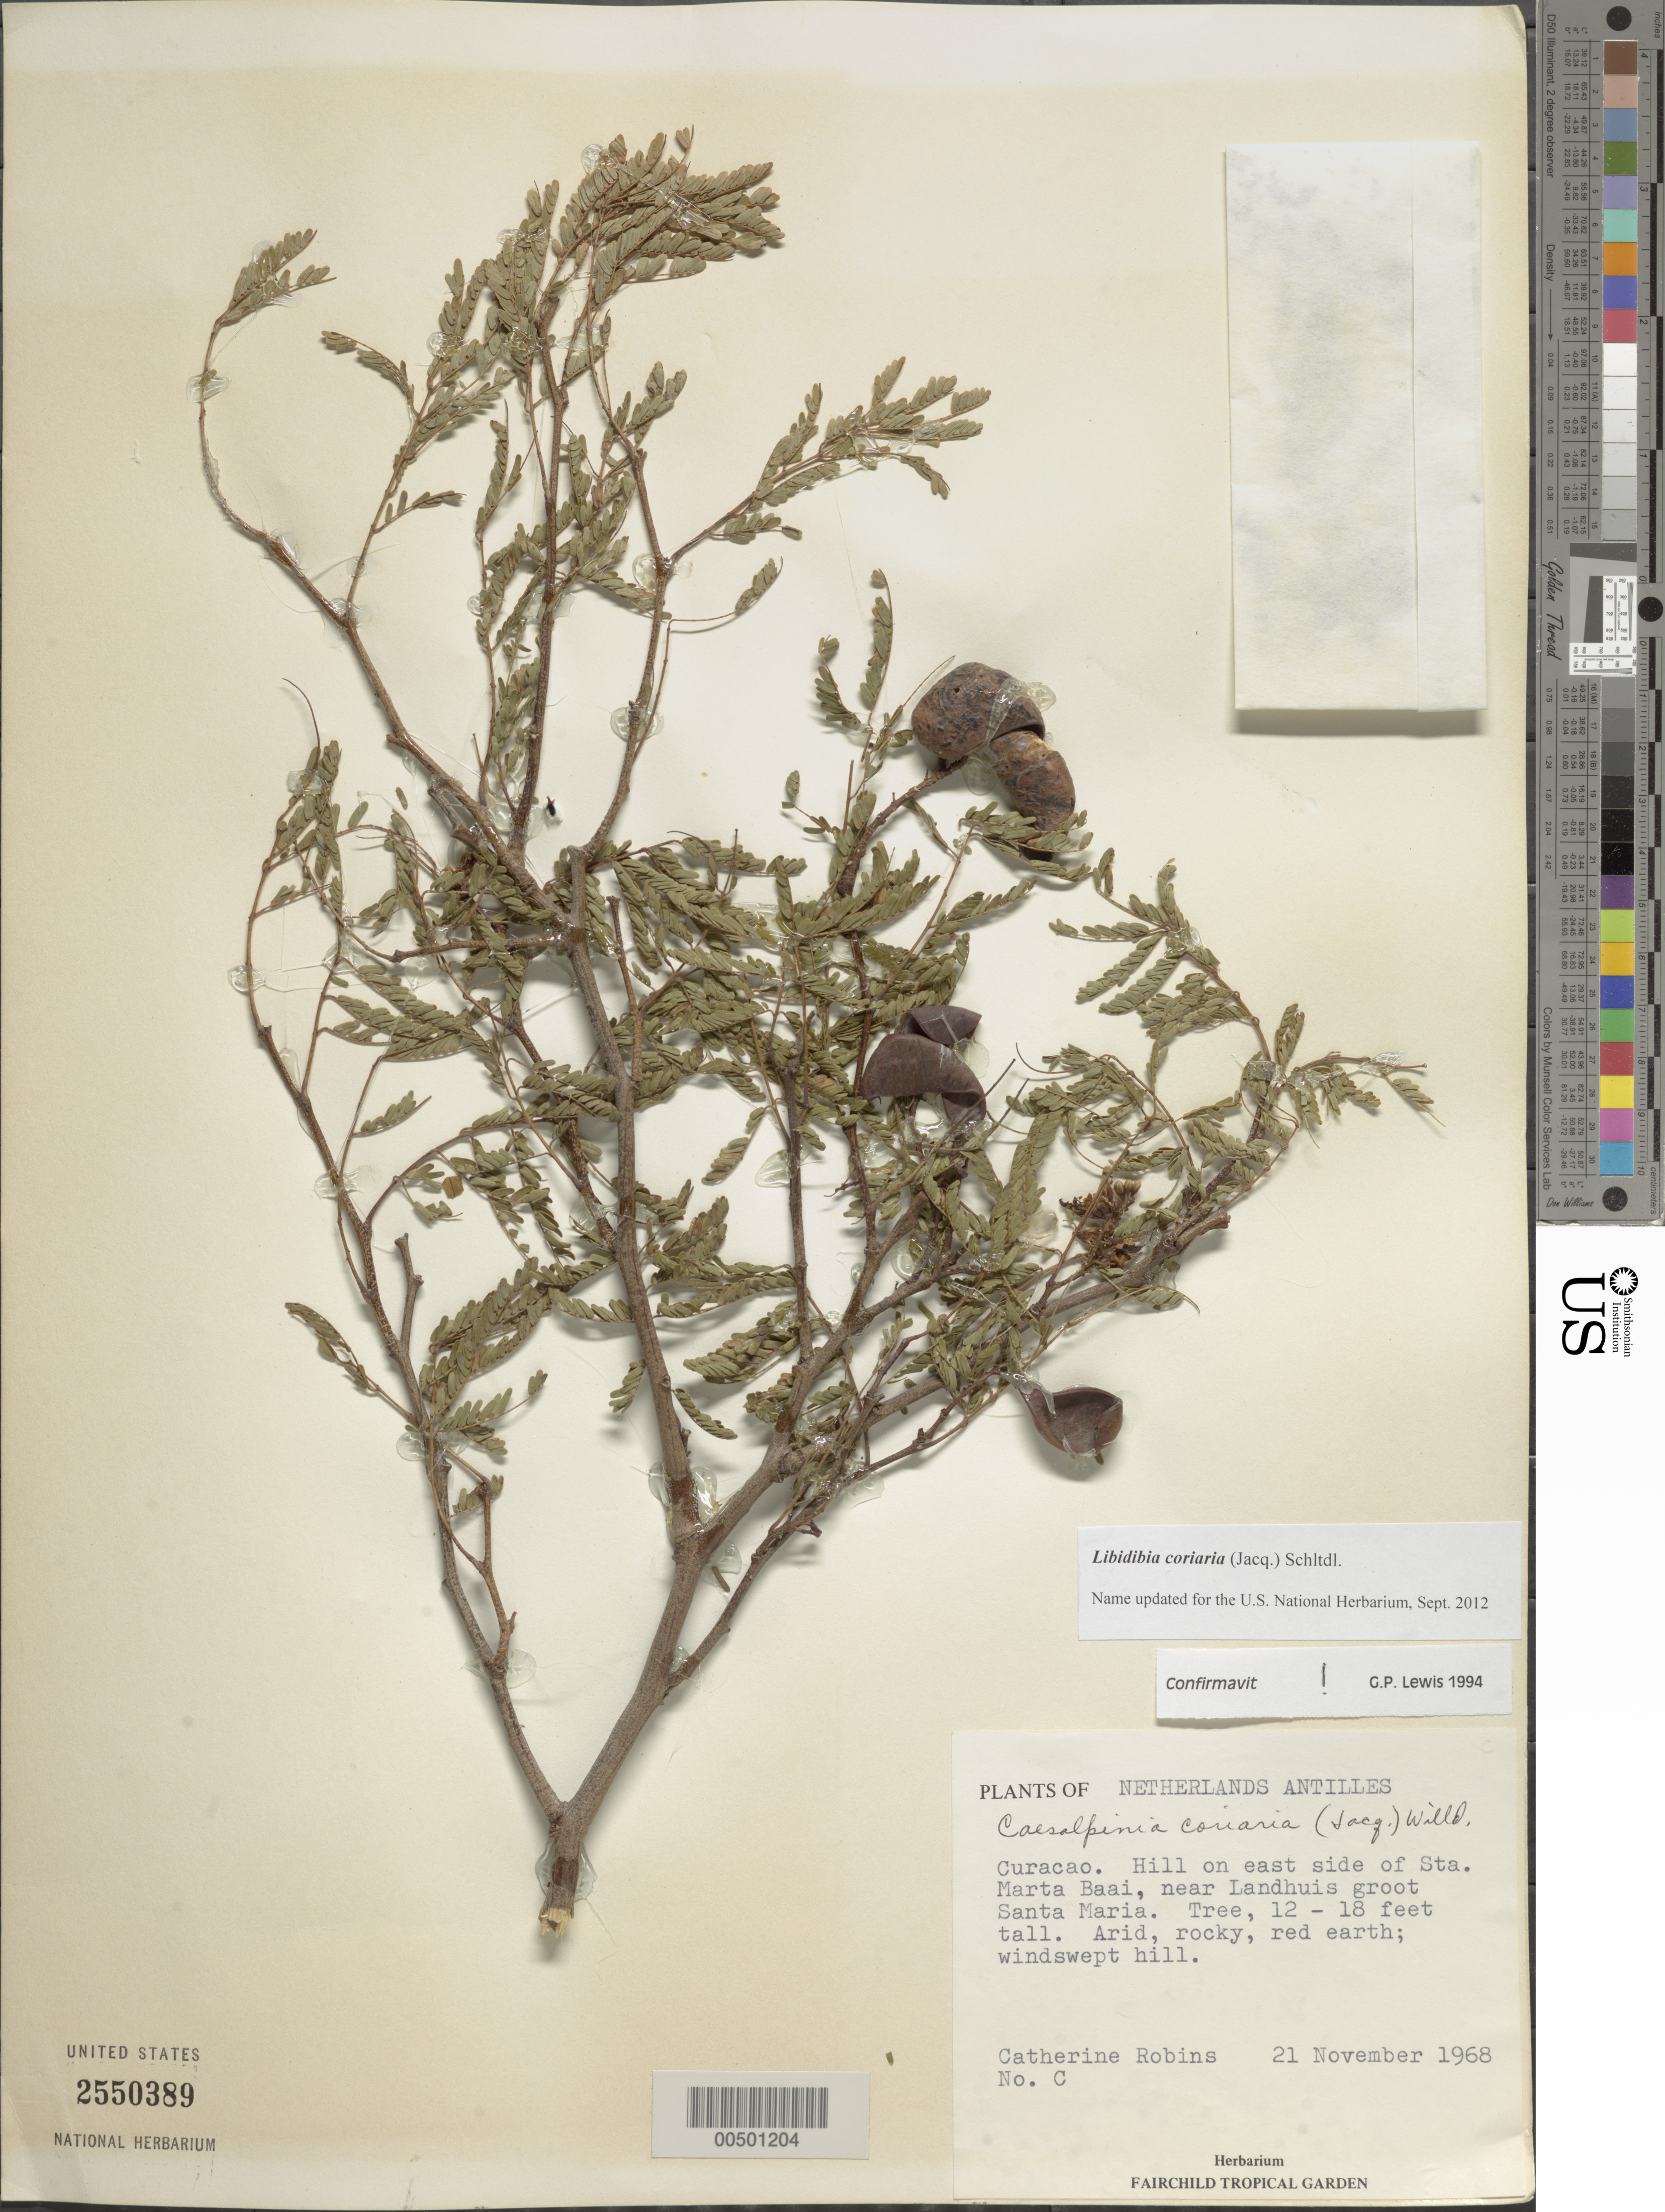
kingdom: Plantae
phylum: Tracheophyta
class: Magnoliopsida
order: Fabales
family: Fabaceae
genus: Libidibia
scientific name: Libidibia coriaria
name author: (Jacq.) Schltdl.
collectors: C. Robins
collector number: C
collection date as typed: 21 Nov 1968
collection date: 1968-11-21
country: Curaçao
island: Curaçao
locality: E side of sta. marta baai, near landhuis groot santa marta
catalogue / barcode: US 2550389